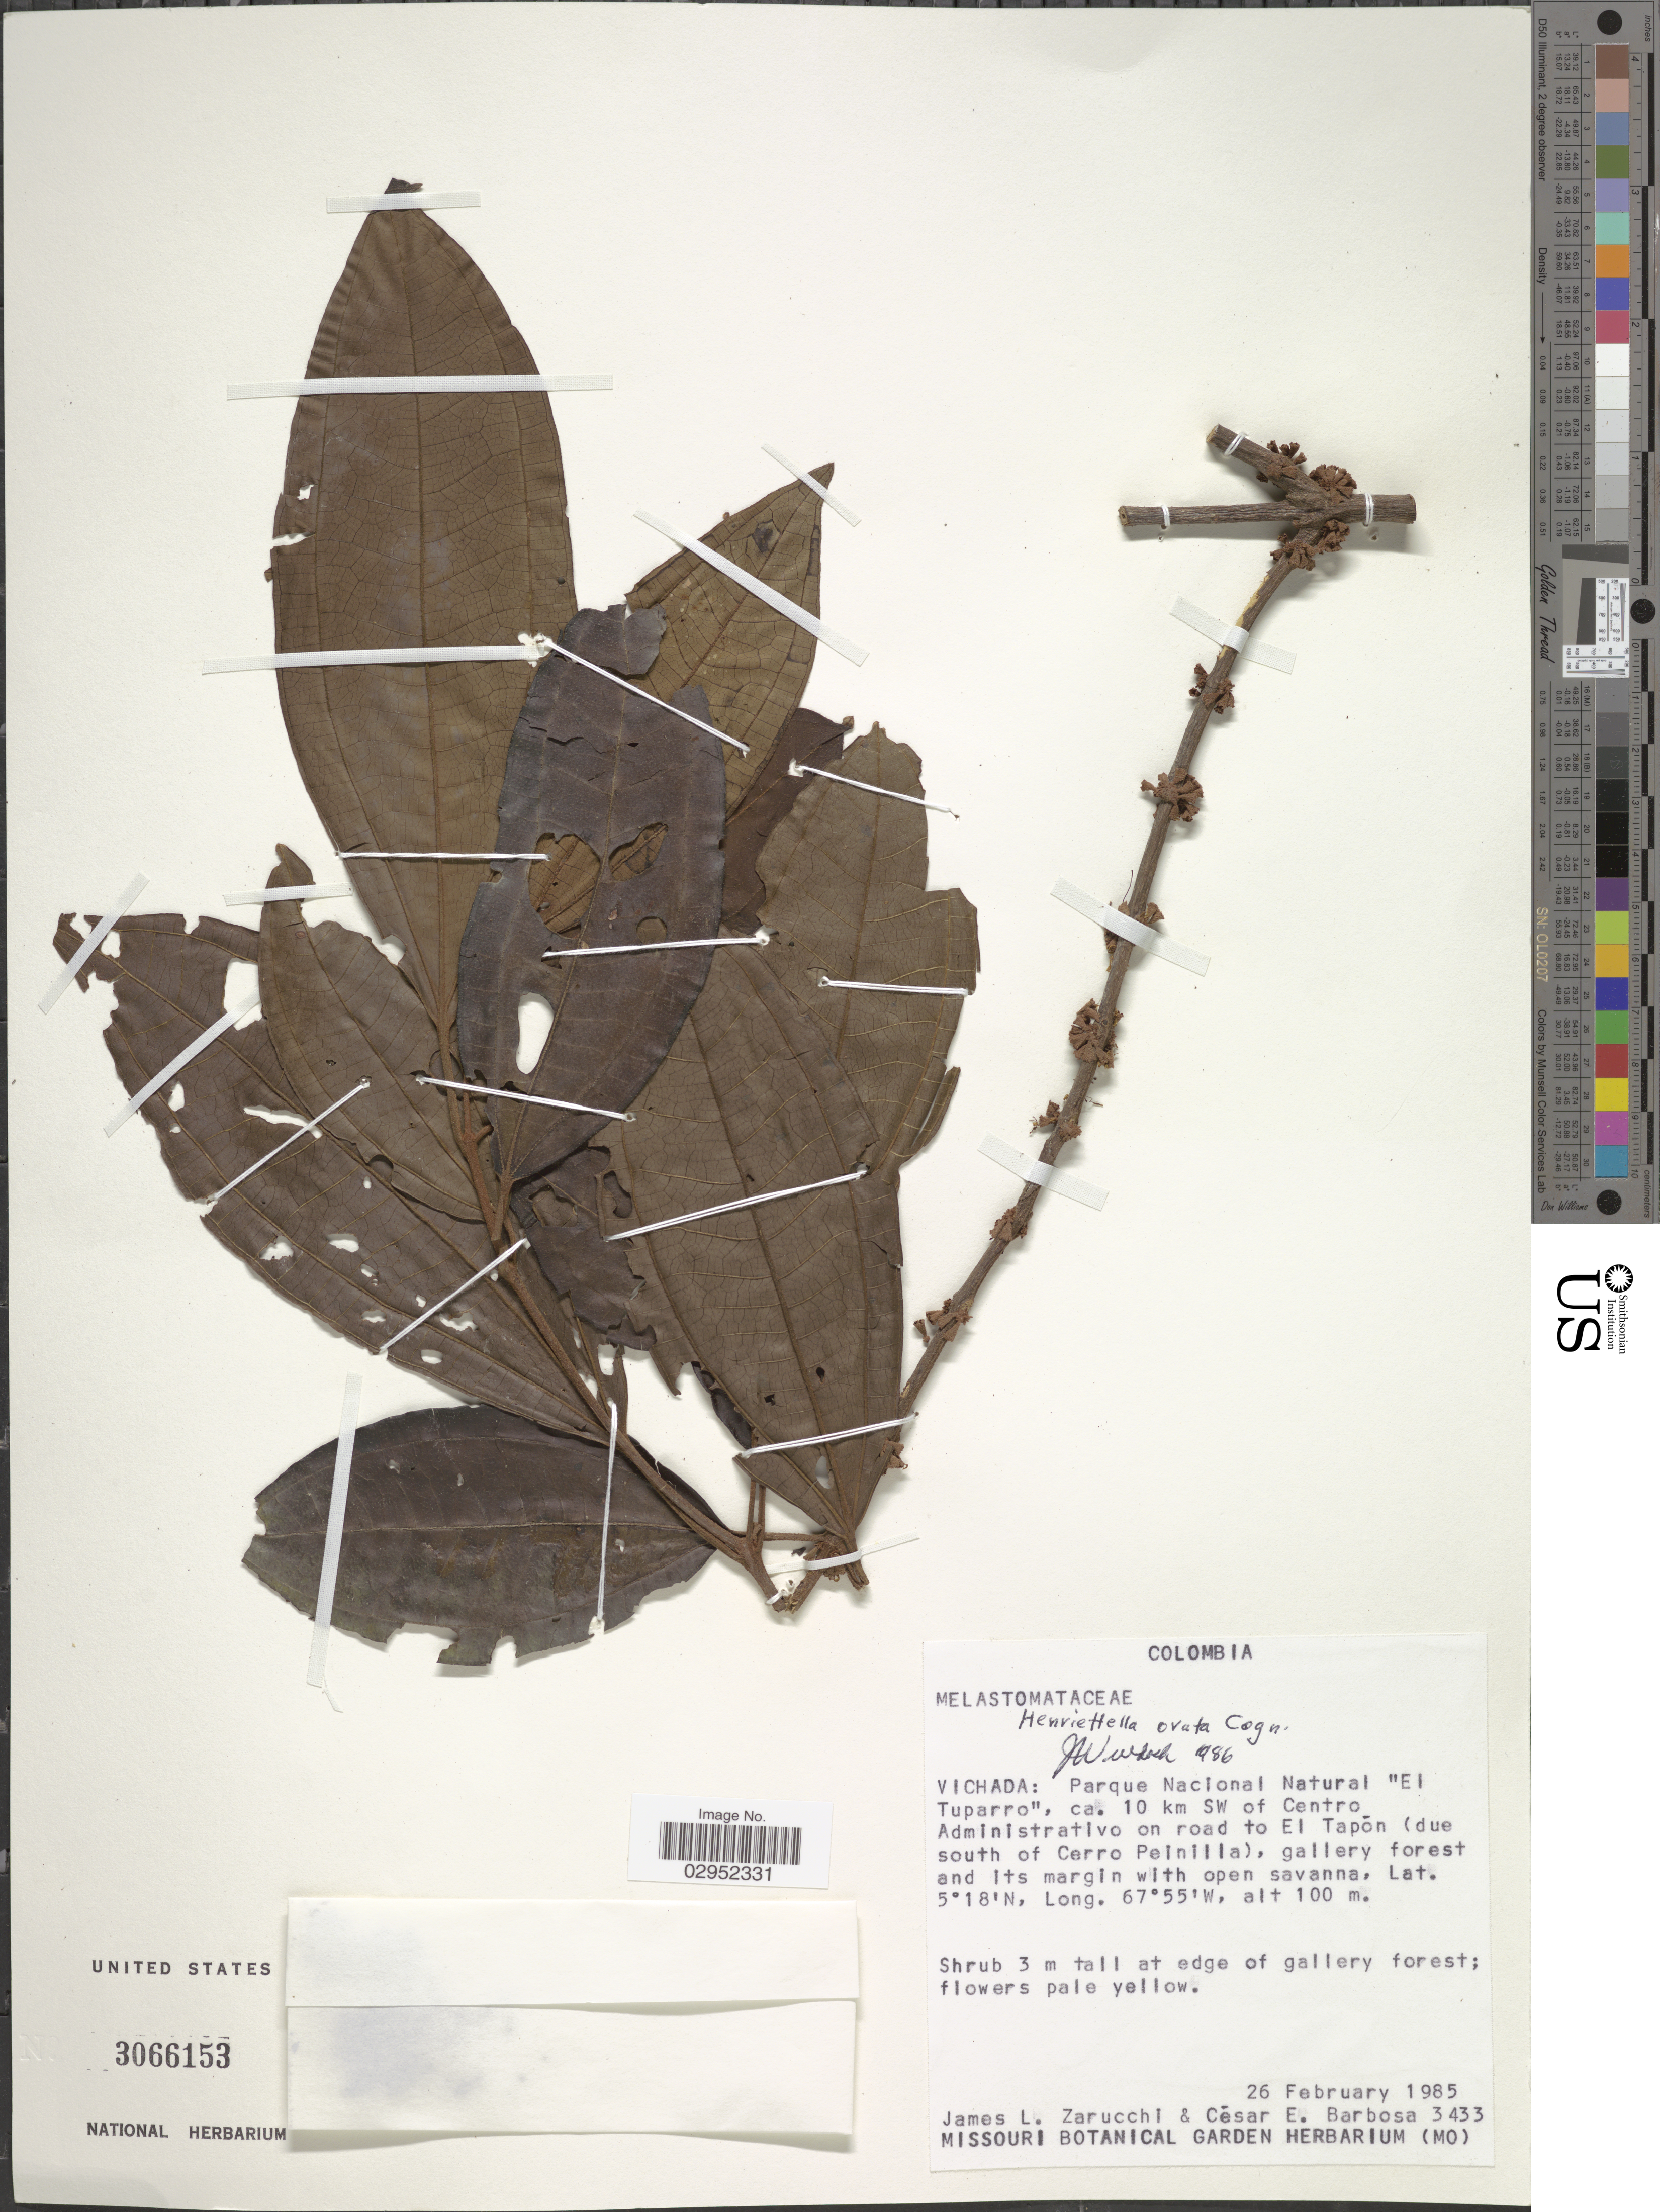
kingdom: Plantae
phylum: Tracheophyta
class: Magnoliopsida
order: Myrtales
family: Melastomataceae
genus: Henriettea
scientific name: Henriettea ovata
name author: (Cogn.) Penneys et al.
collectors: J. L. Zarucchi & C. E. Barbosa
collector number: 3433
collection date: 1985-02-26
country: Colombia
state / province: Vichada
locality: Parque Nacional Natural "El Tuparro", ca. 10 km SW of Centro Administrativo on road to El Tapón (due south of Cerro Peinilla), gallery forest and its margin with open savanna.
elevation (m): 100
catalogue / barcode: US 3066153